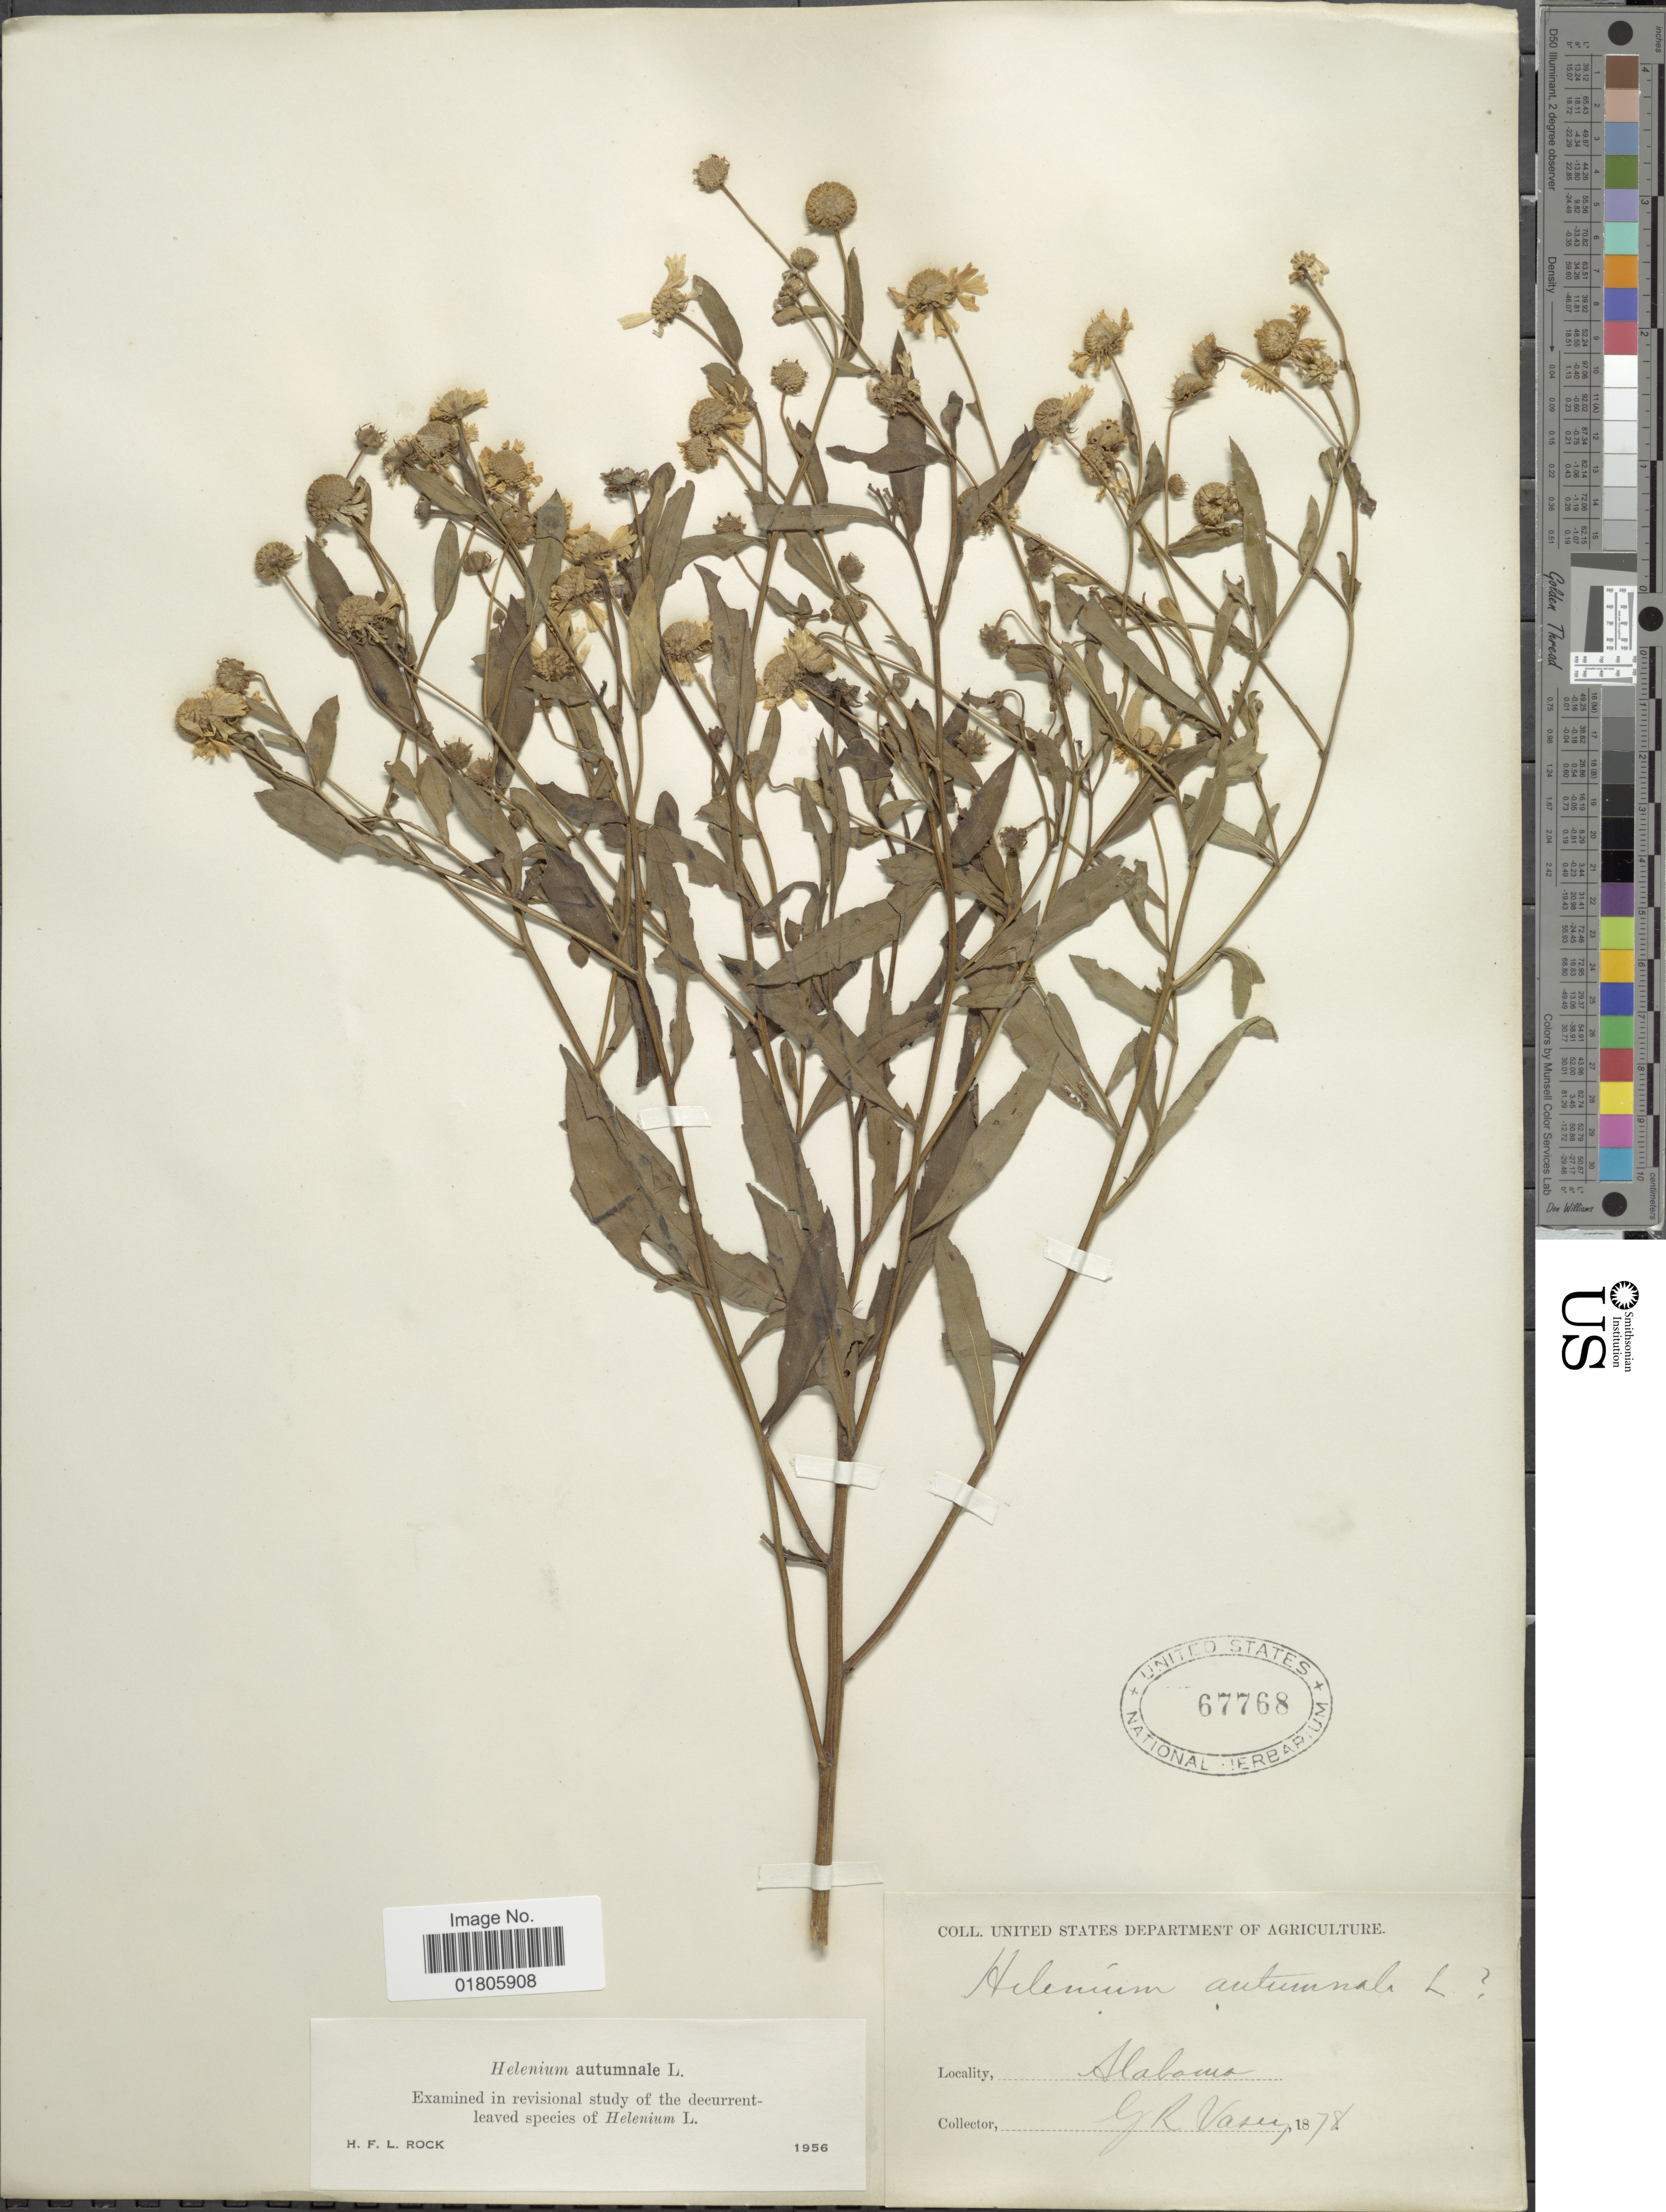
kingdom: Plantae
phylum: Tracheophyta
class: Magnoliopsida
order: Asterales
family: Asteraceae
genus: Helenium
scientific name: Helenium autumnale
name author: L.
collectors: G. R. Vasey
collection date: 1898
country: United States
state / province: Alabama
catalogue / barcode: US 67768